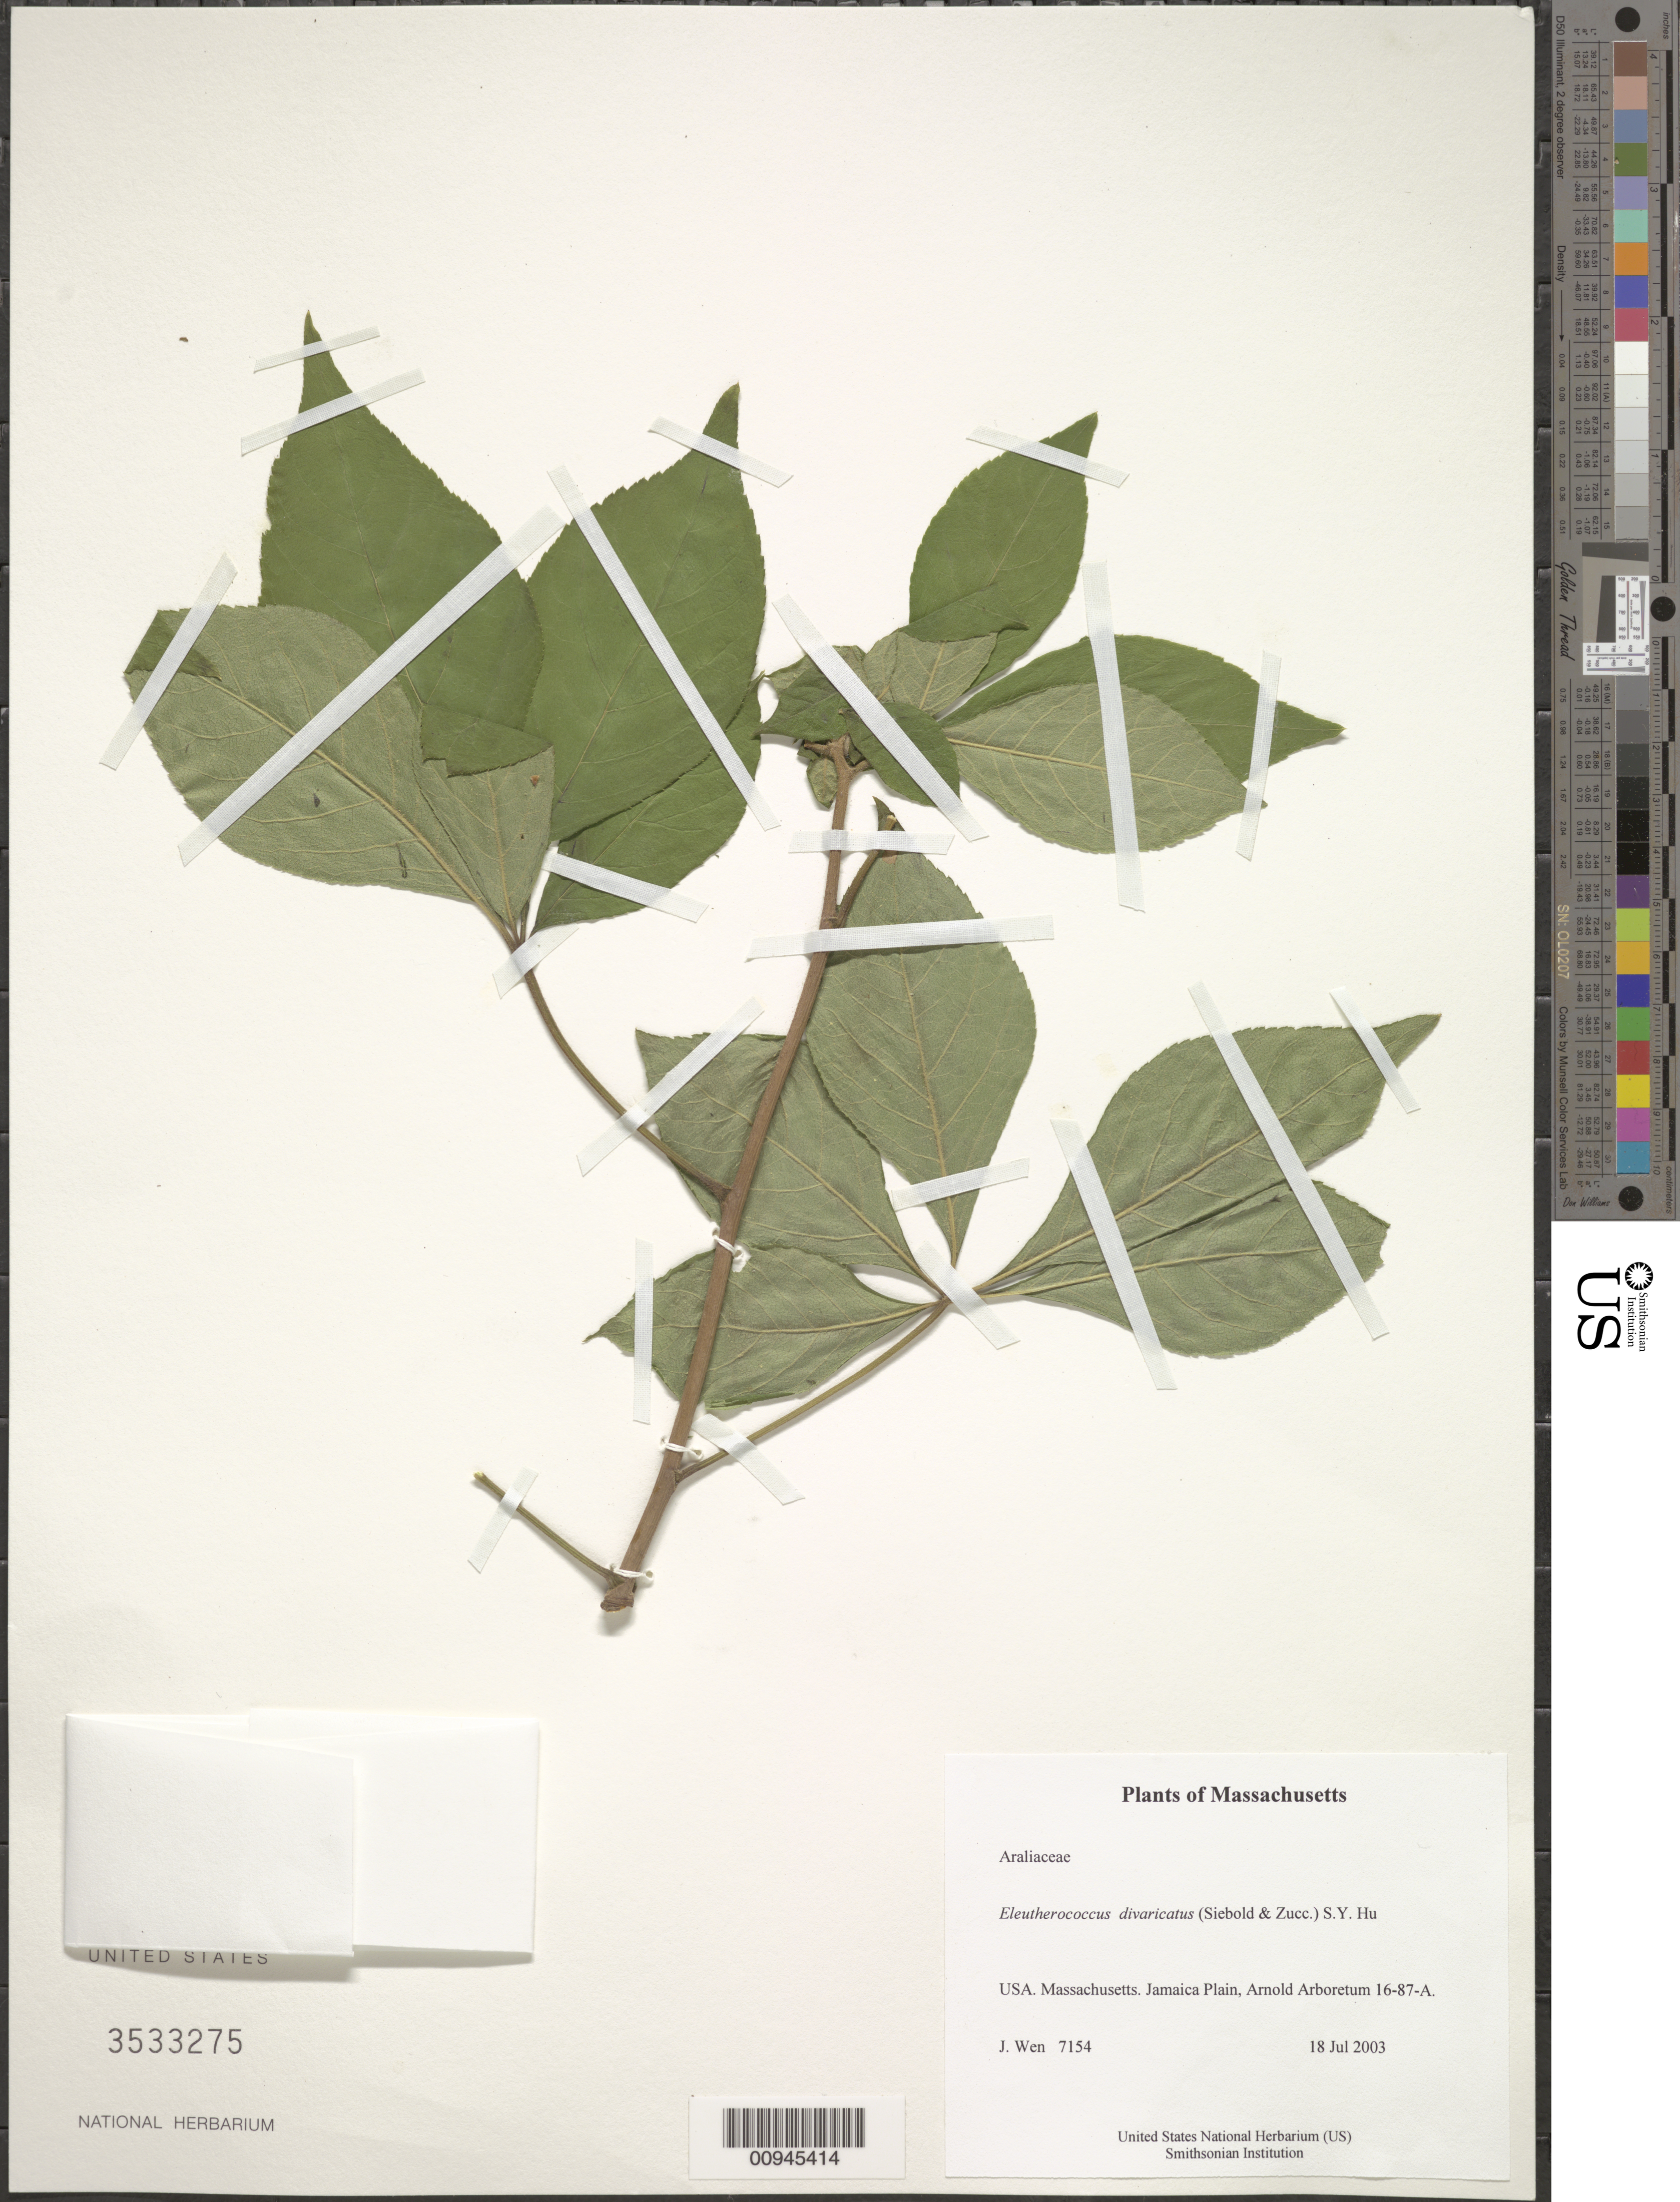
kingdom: Plantae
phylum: Tracheophyta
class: Magnoliopsida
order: Apiales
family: Araliaceae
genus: Eleutherococcus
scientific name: Eleutherococcus divaricatus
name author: (Siebold & Zucc.) S.Y. Hu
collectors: J. Wen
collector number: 7154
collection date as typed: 18 Jul 2003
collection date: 2003-07-18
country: United States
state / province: Massachusetts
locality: Jamaica Plain, Arnold Arboretum 16-87-A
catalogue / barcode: US 3533275